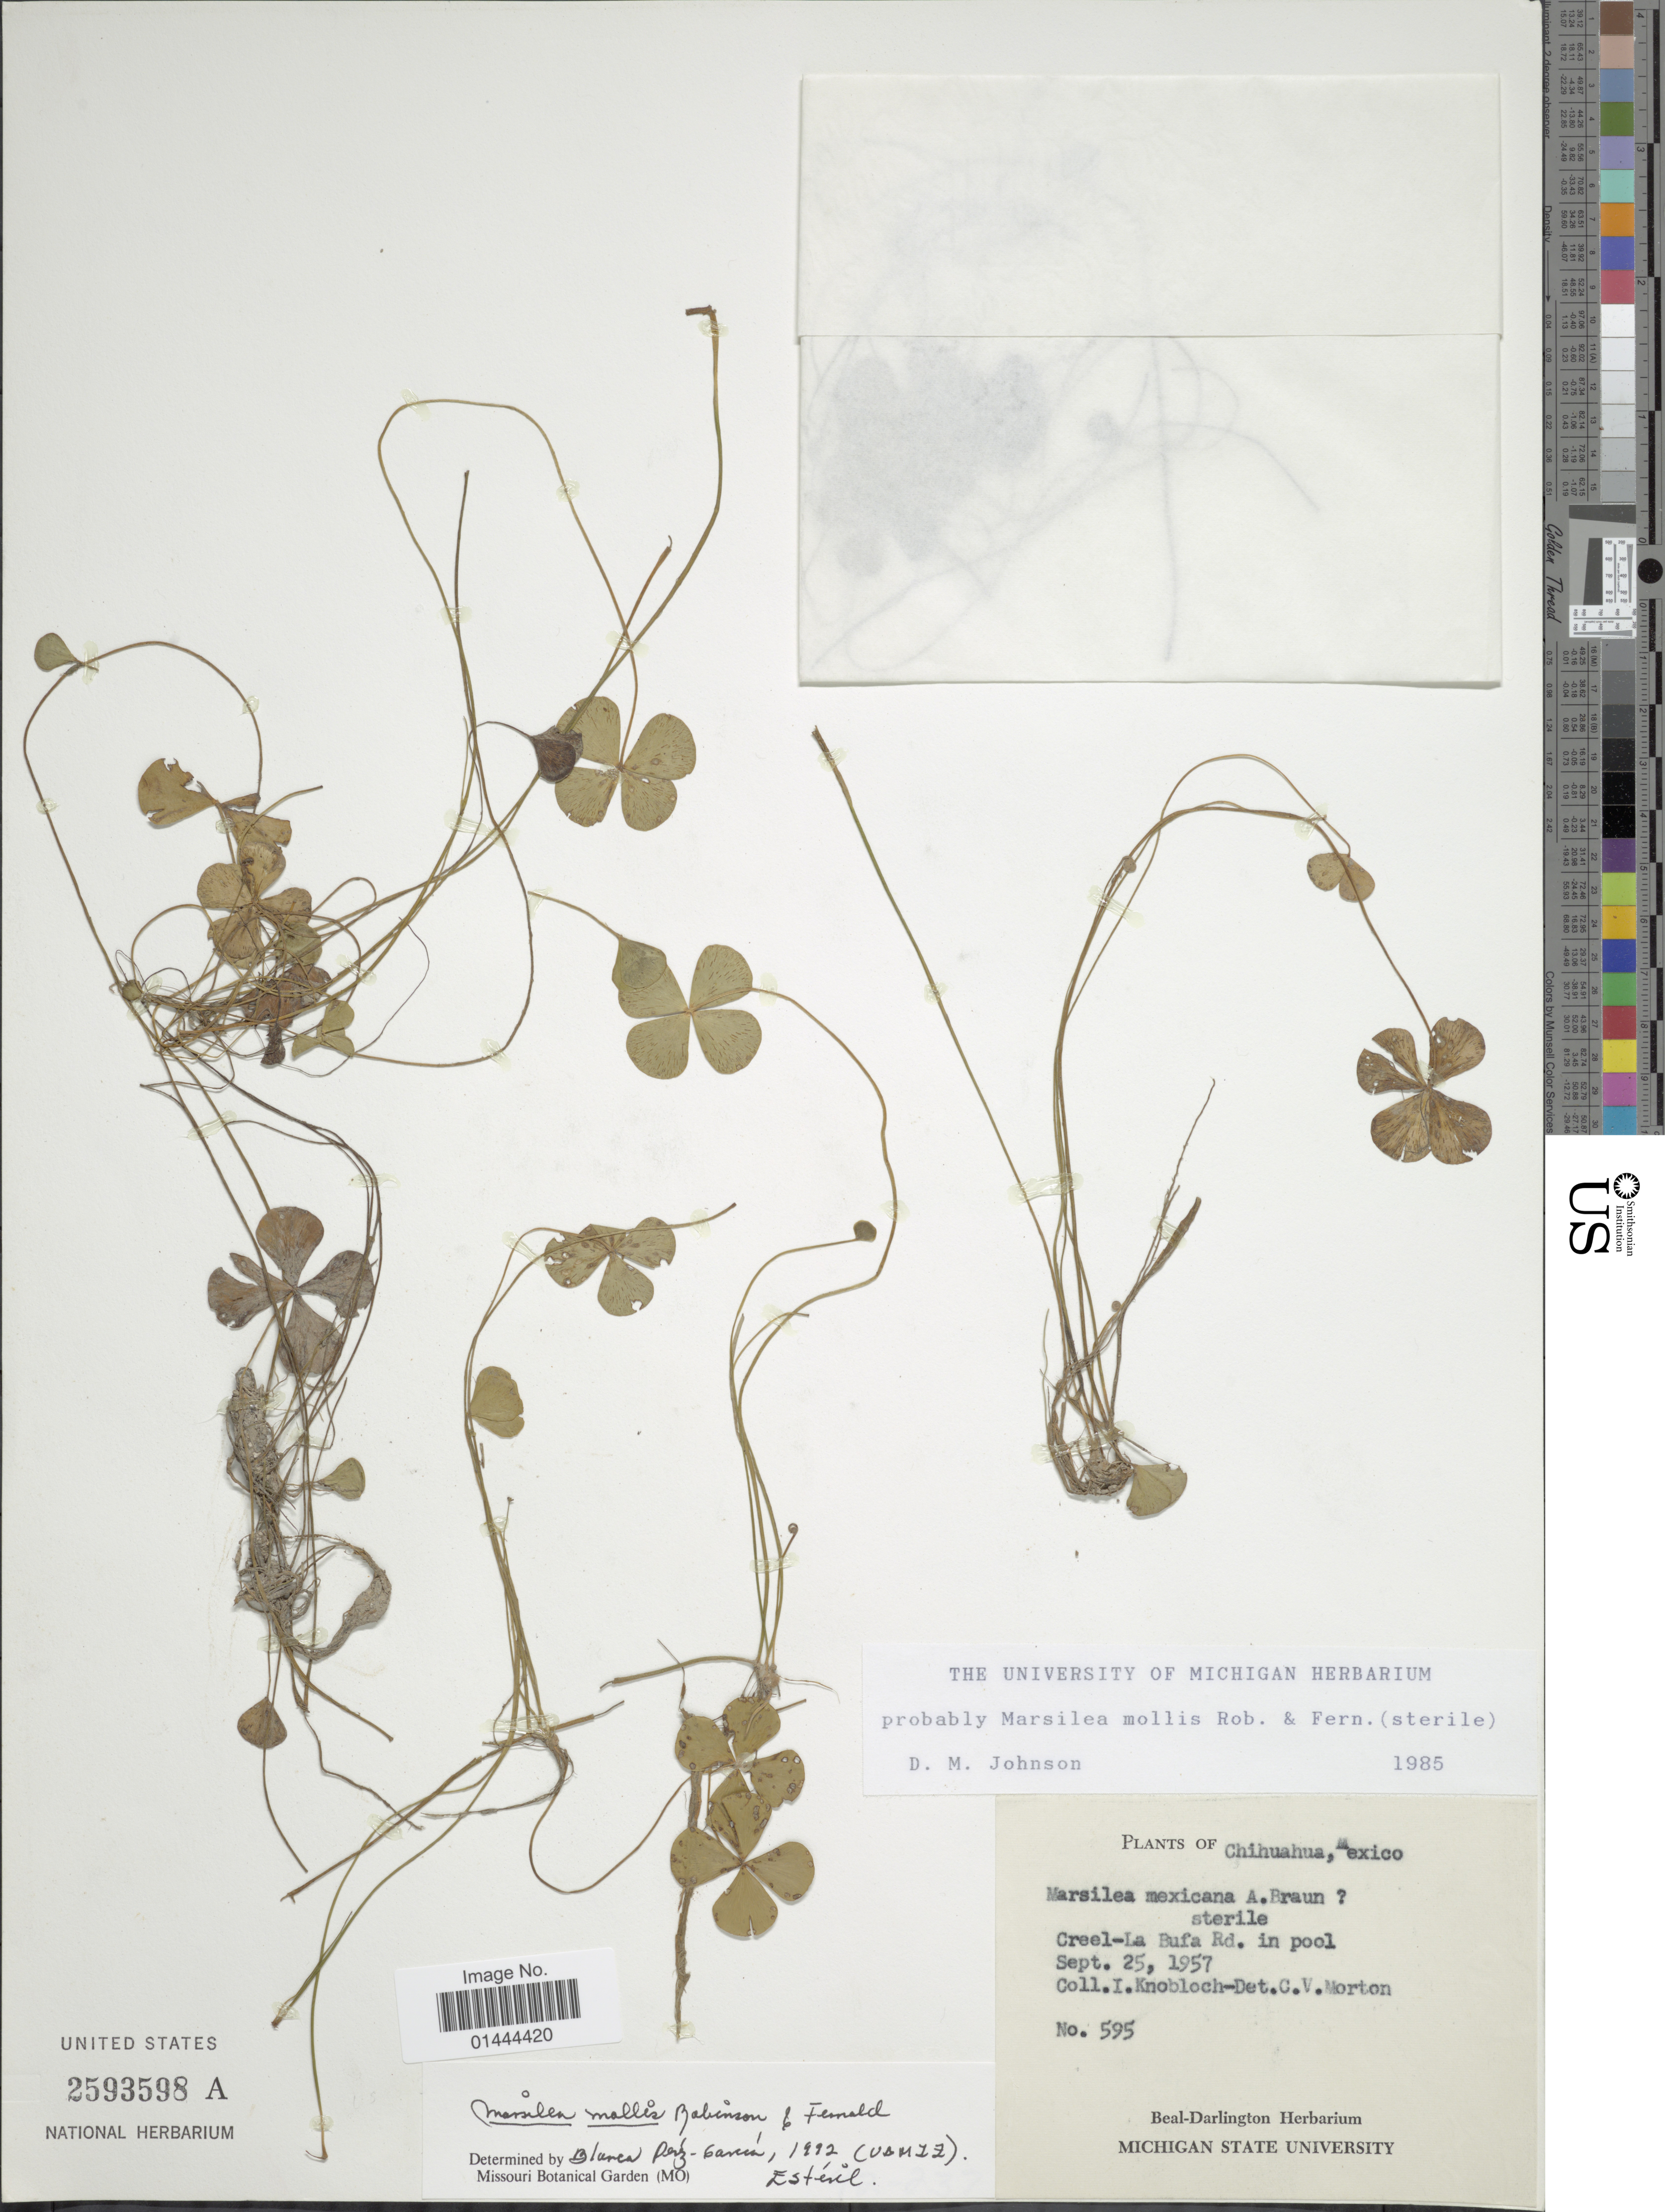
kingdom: Plantae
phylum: Tracheophyta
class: Polypodiopsida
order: Salviniales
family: Marsileaceae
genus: Marsilea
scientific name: Marsilea mollis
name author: B.L. Rob. & Fernald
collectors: I. W. Knobloch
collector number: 595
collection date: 1957-09-25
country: Mexico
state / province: Chihuahua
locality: Creel-Ka Bufa Rd. in pool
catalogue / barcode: US 2593598A